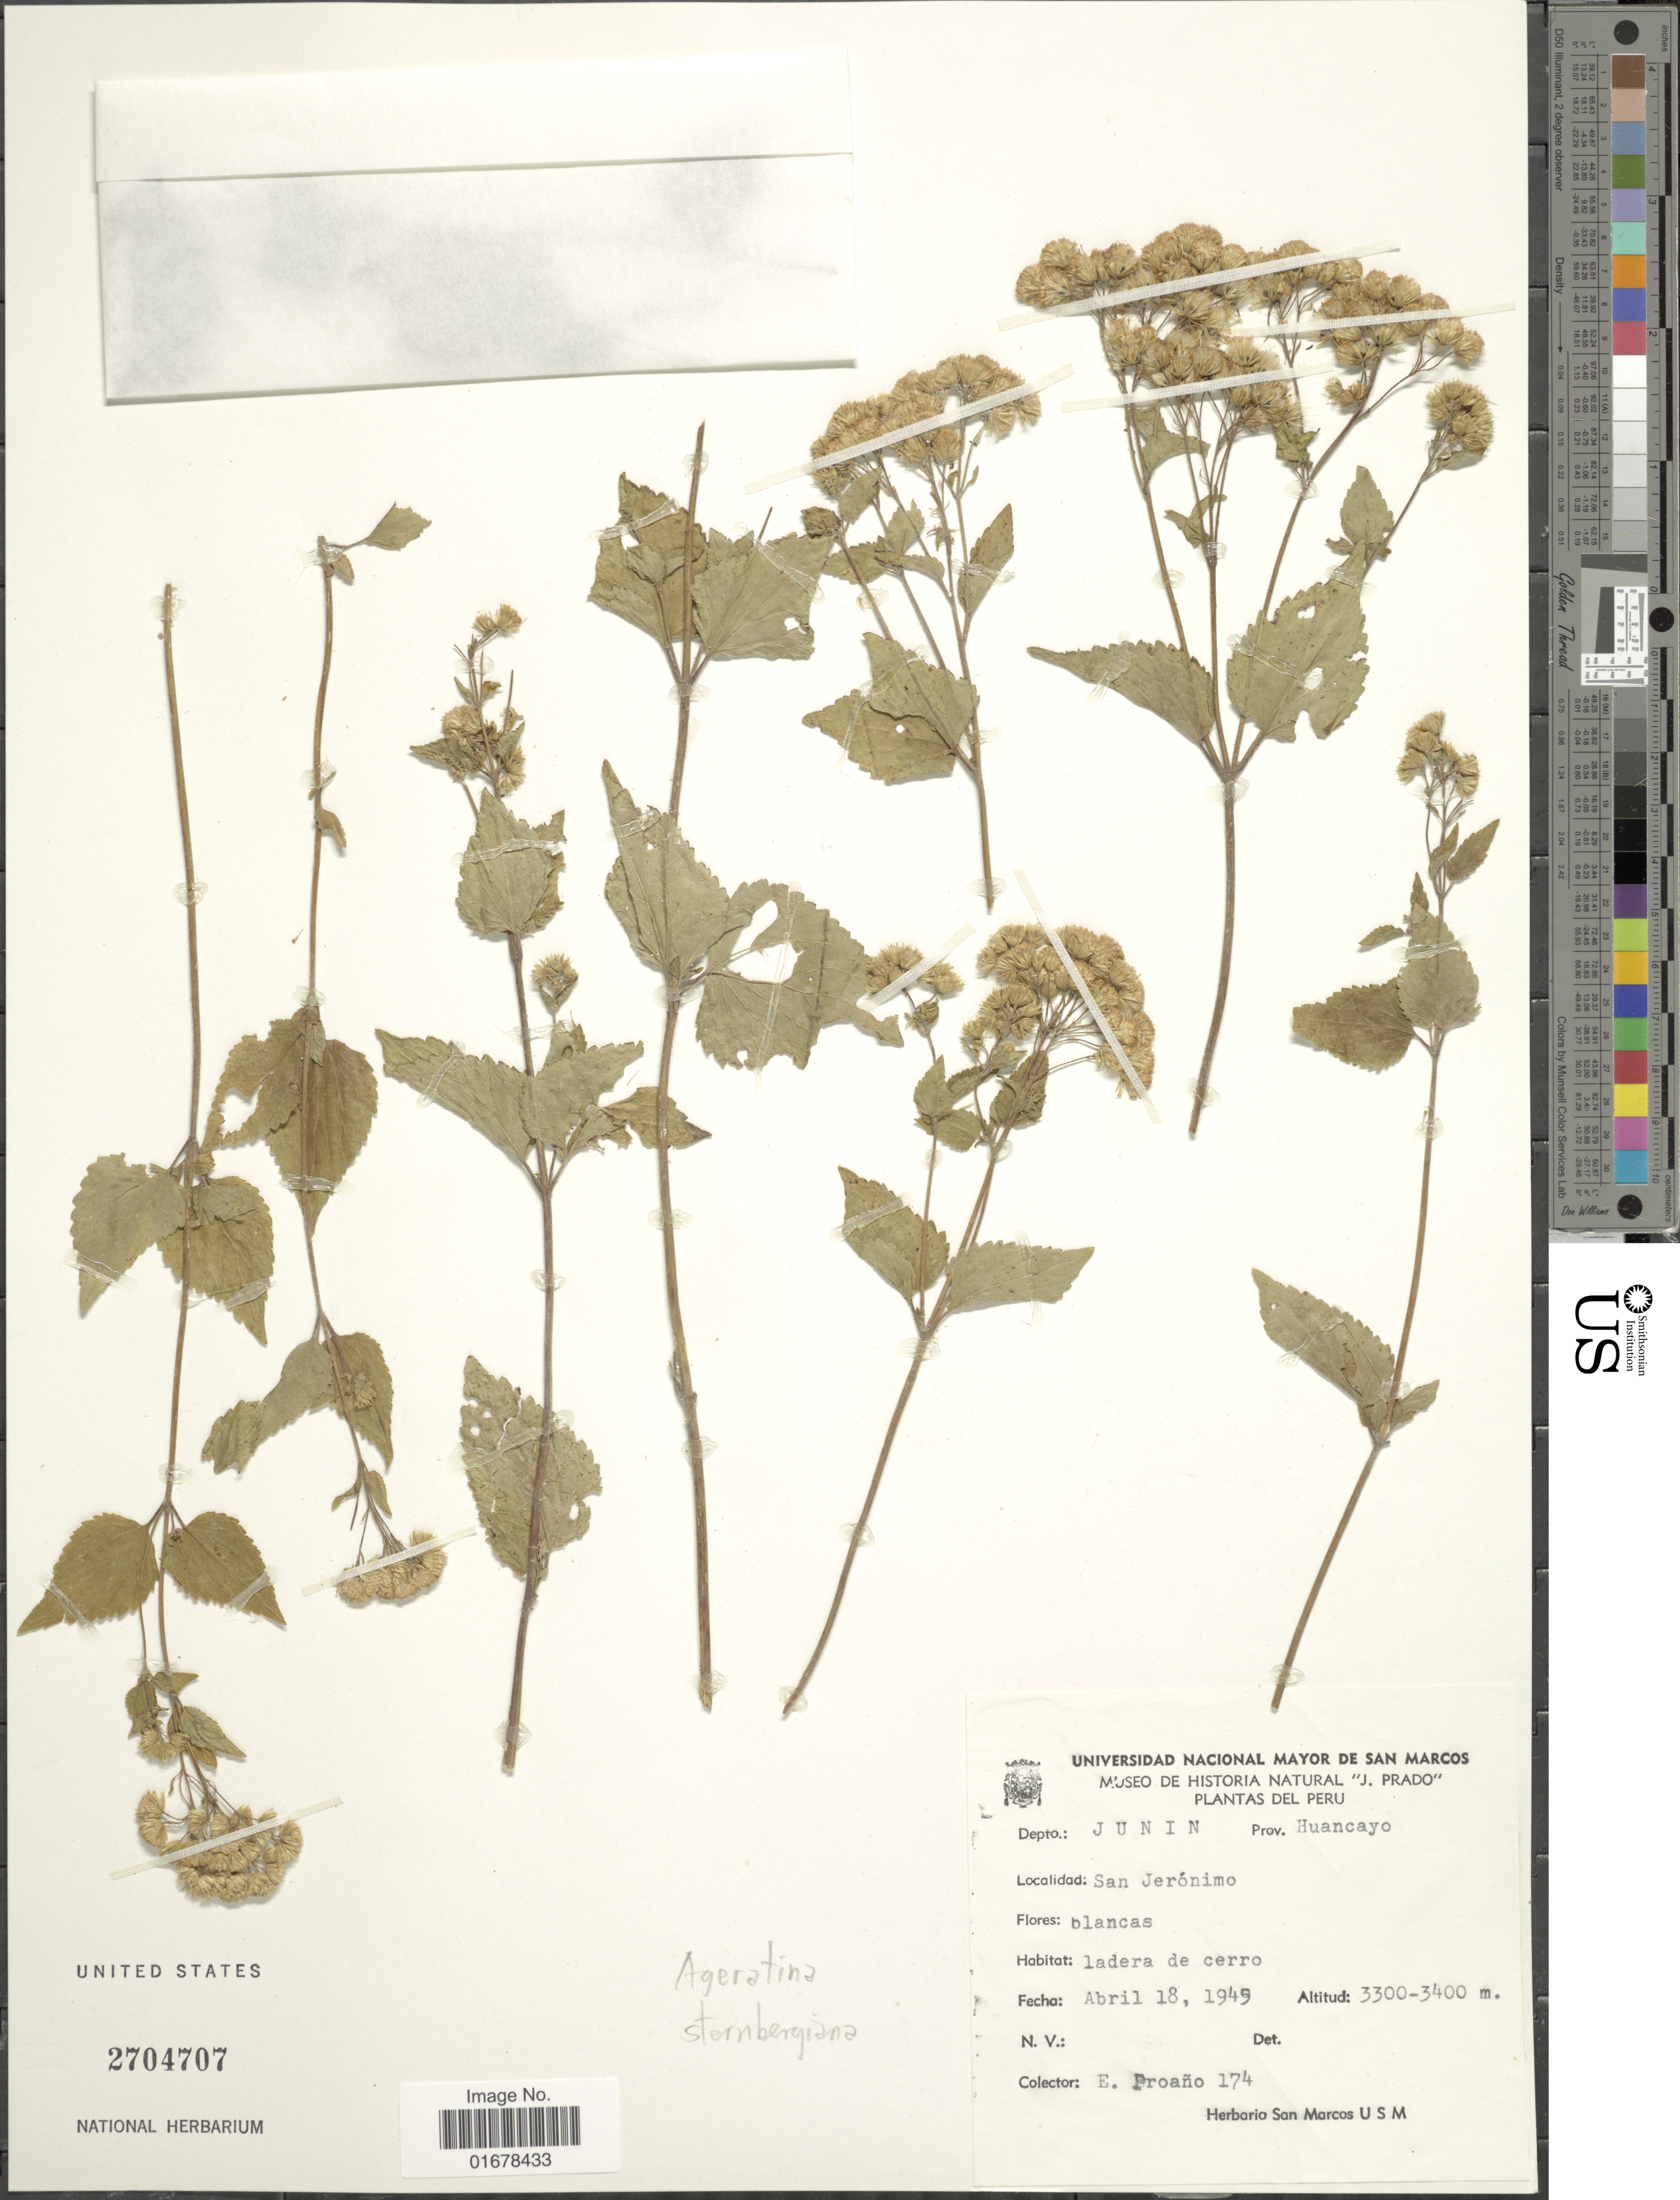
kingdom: Plantae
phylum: Tracheophyta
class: Magnoliopsida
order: Asterales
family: Asteraceae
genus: Ageratina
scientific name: Ageratina sternbergiana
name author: (DC.) R.M. King & H. Rob.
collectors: E. Proaño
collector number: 174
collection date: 1949-04-18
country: Peru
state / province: Junín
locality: Depto. Junin, Prov. Huancayo, San Jeronimo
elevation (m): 3300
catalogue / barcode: US 2704707